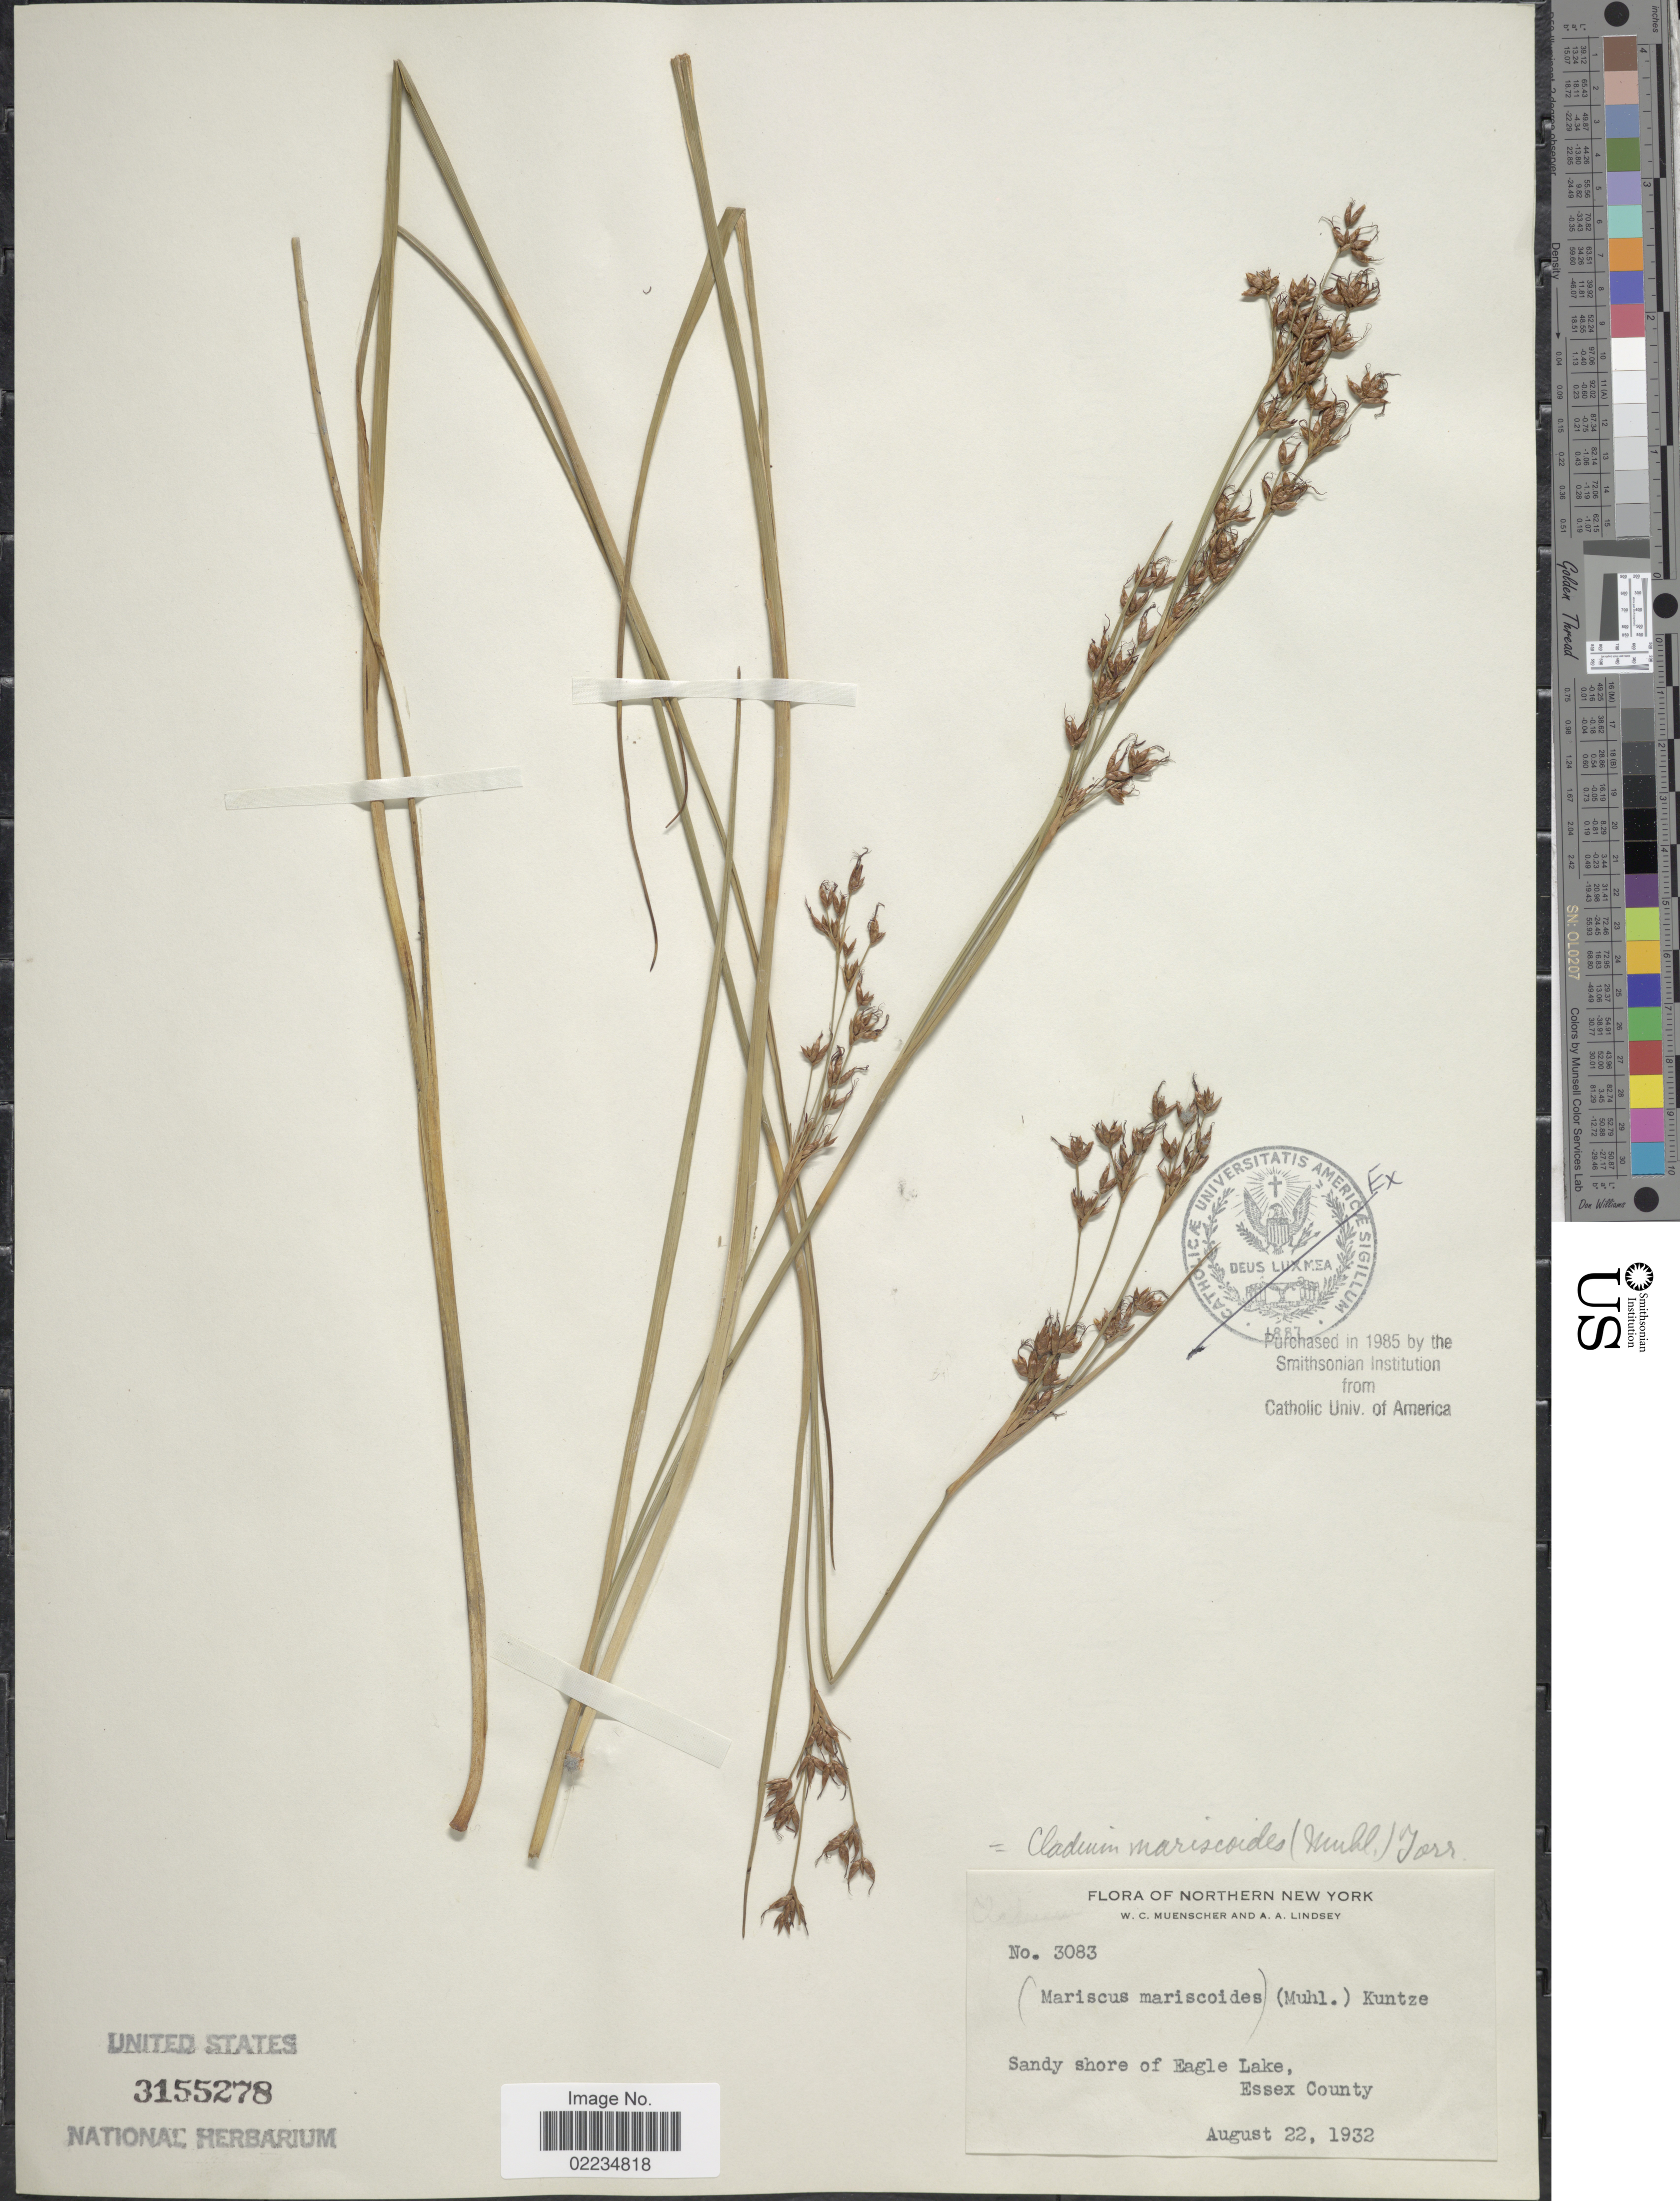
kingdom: Plantae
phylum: Tracheophyta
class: Liliopsida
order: Poales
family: Cyperaceae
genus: Cladium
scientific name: Cladium mariscoides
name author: (Muhl.) Torr.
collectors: W. Muenscher & A. Lindsey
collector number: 3083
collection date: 1932-08-22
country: United States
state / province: New York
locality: Northern New York, Sandy shore of Eagle Lake, Essex County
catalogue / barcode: US 3155278